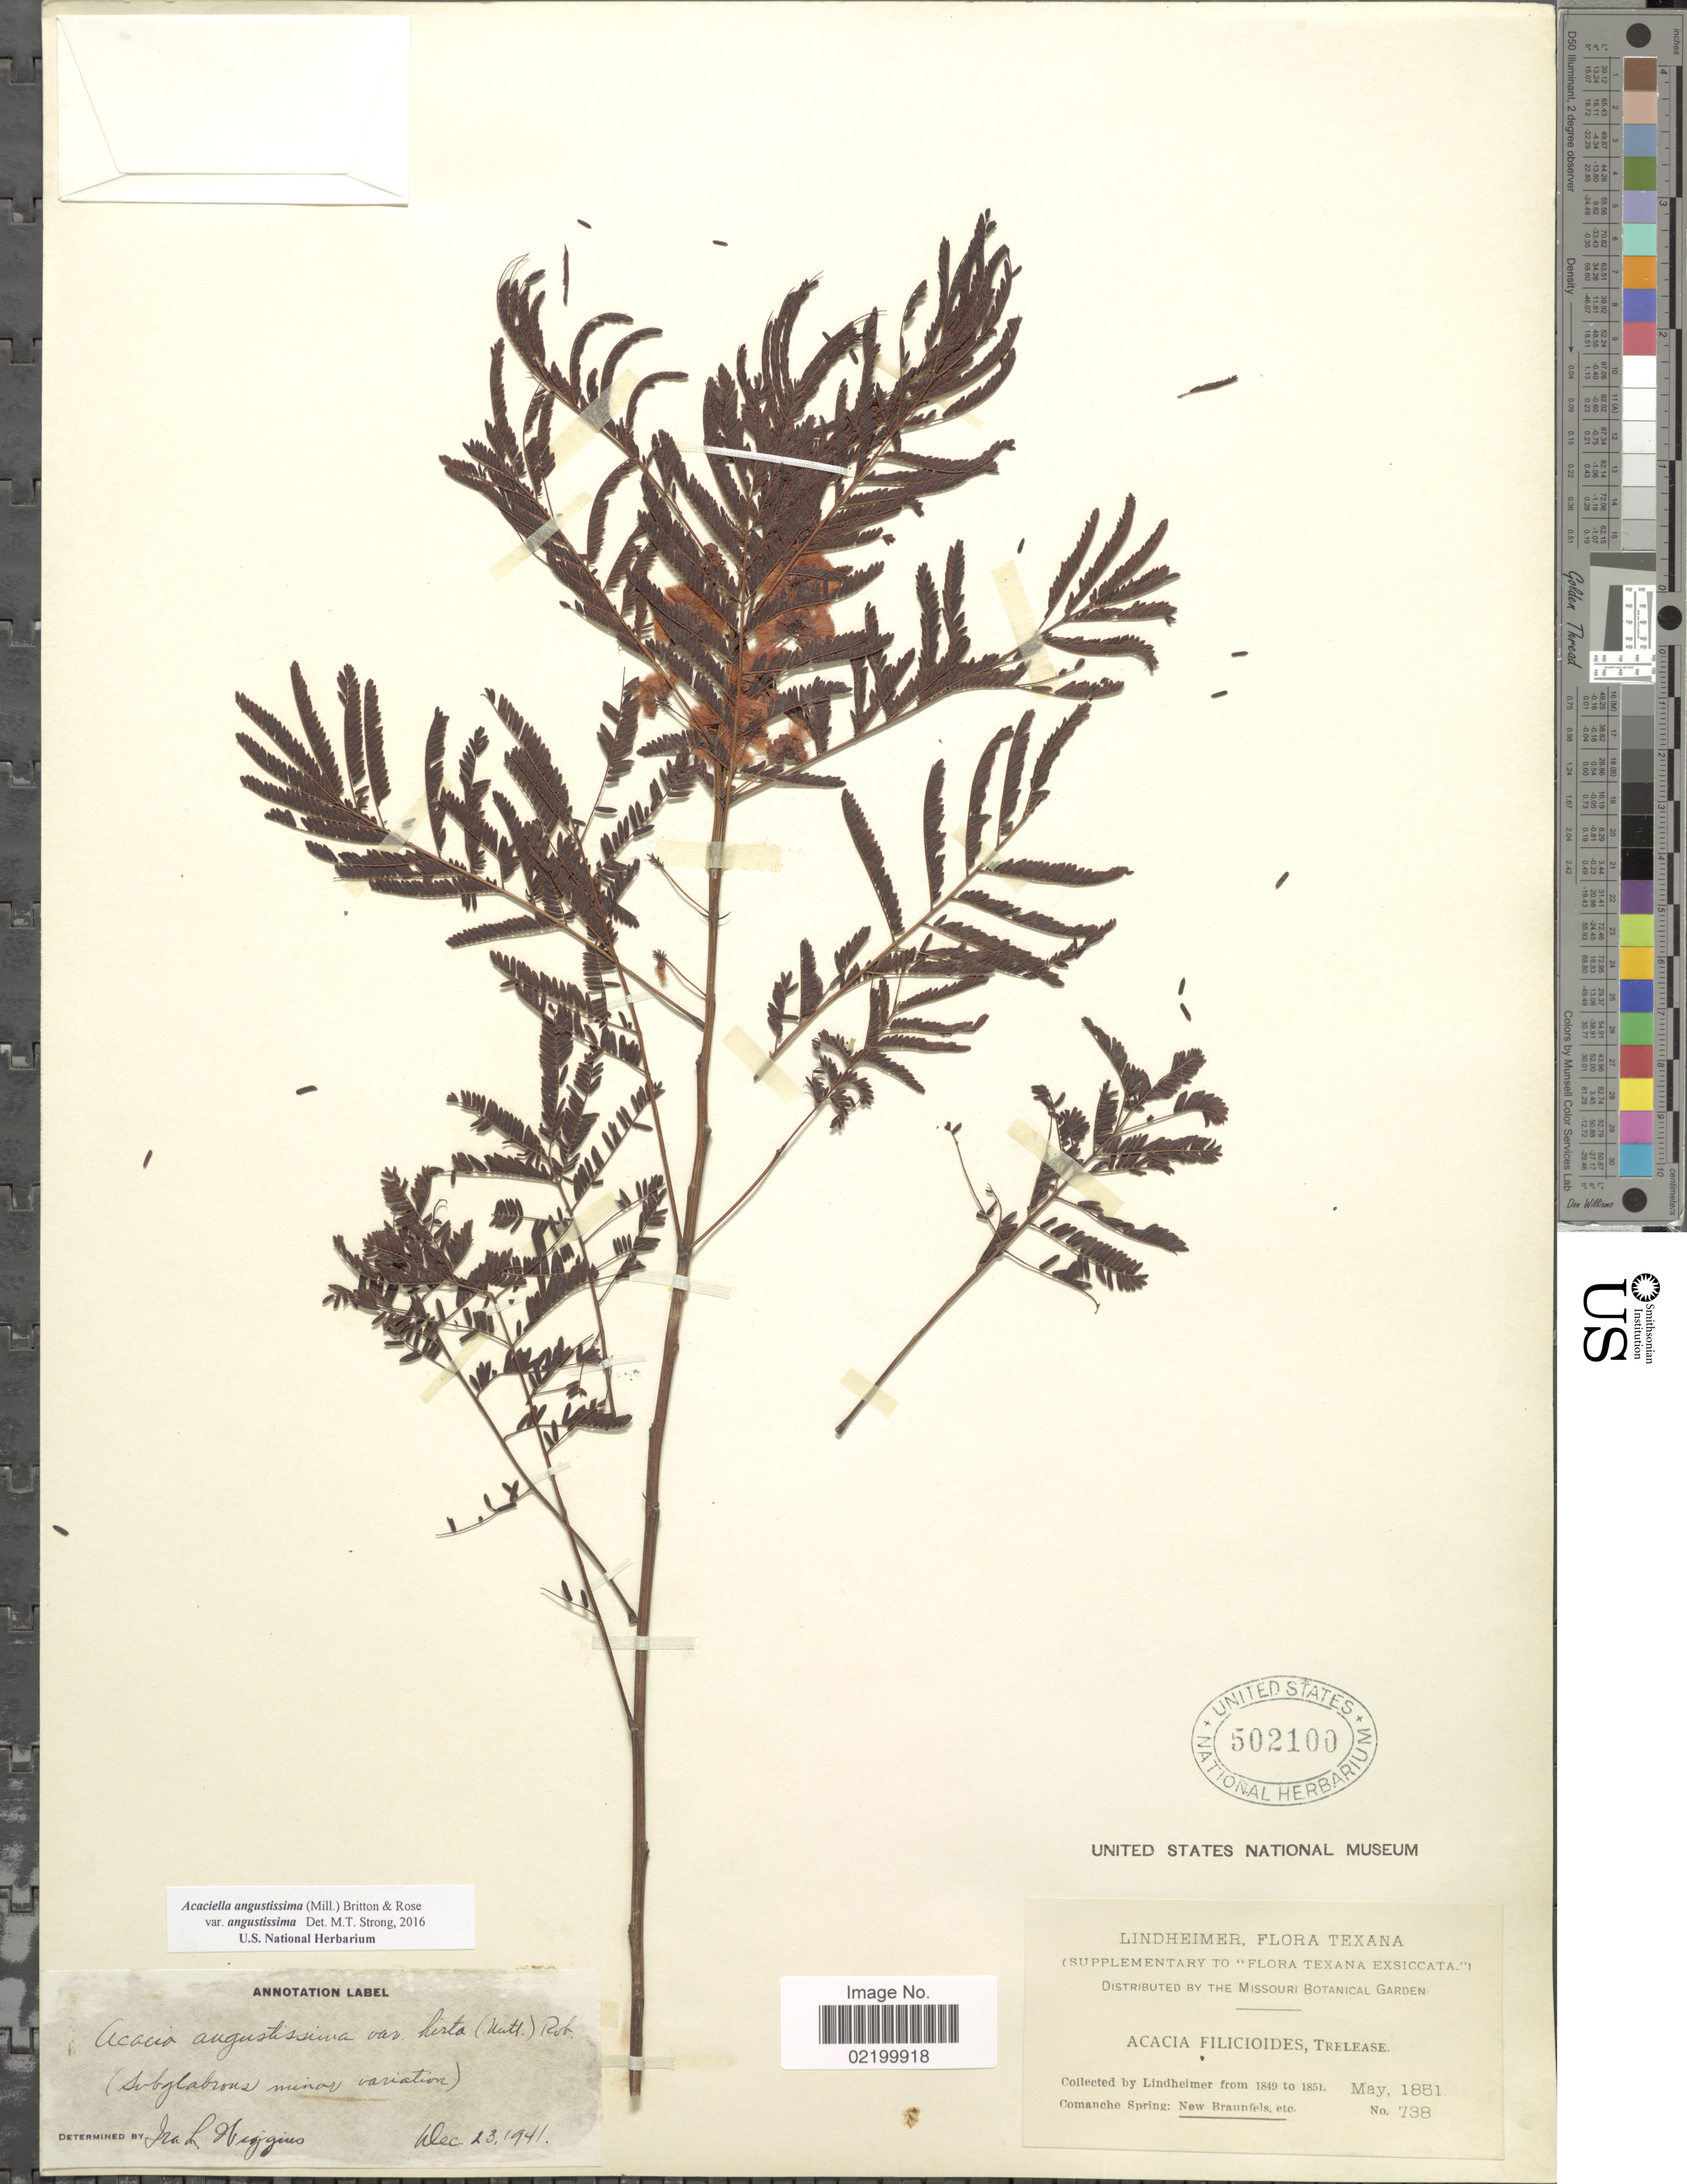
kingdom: Plantae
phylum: Tracheophyta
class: Magnoliopsida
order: Fabales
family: Fabaceae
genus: Acaciella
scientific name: Acaciella angustissima var. angustissima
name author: (Mill.) Britton & Rose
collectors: -. Lindheimer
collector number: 738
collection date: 1851-05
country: United States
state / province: Texas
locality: Texana. Comanche Spring: New Braunfels, etc.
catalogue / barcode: US 502100